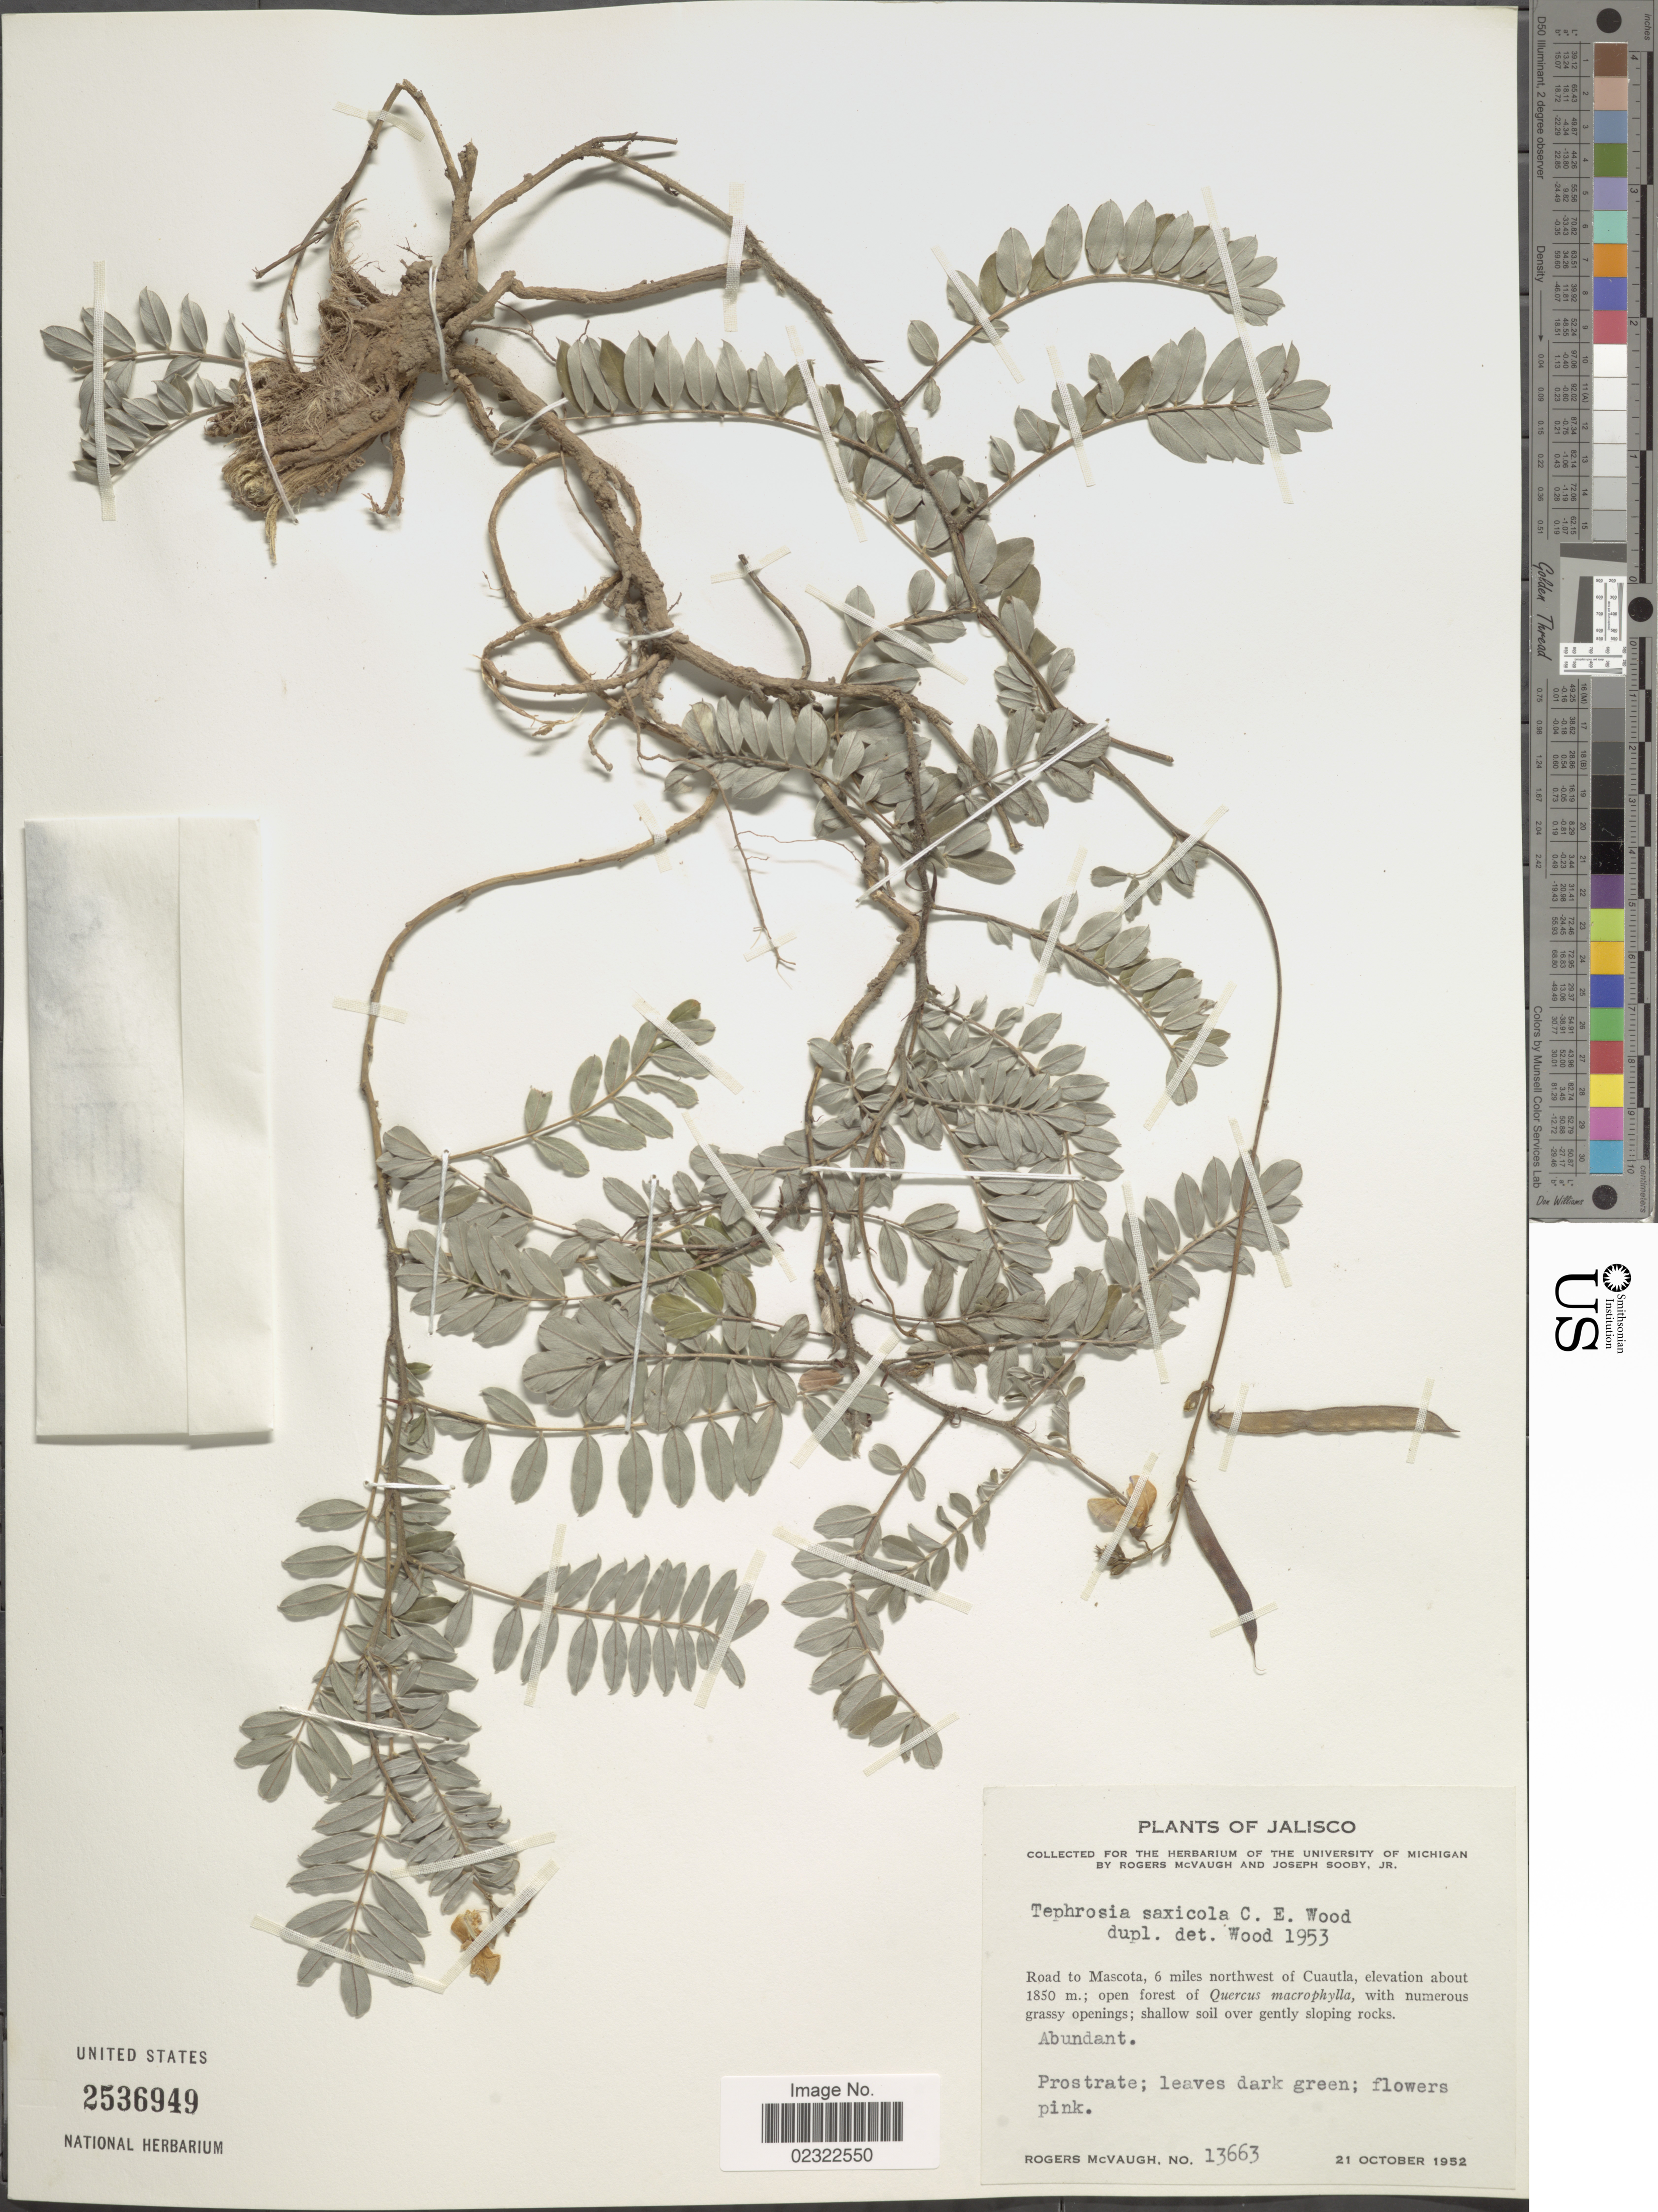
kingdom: Plantae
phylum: Tracheophyta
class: Magnoliopsida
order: Fabales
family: Fabaceae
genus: Tephrosia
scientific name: Tephrosia saxicola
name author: C.E. Wood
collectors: R. McVaugh & J. Sooby Jr.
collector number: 13663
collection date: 1952-10-21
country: Mexico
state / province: Jalisco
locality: Jalisco, Road to Mascotta, 6 miles northwest of Cuautla.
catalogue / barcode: US 2536949